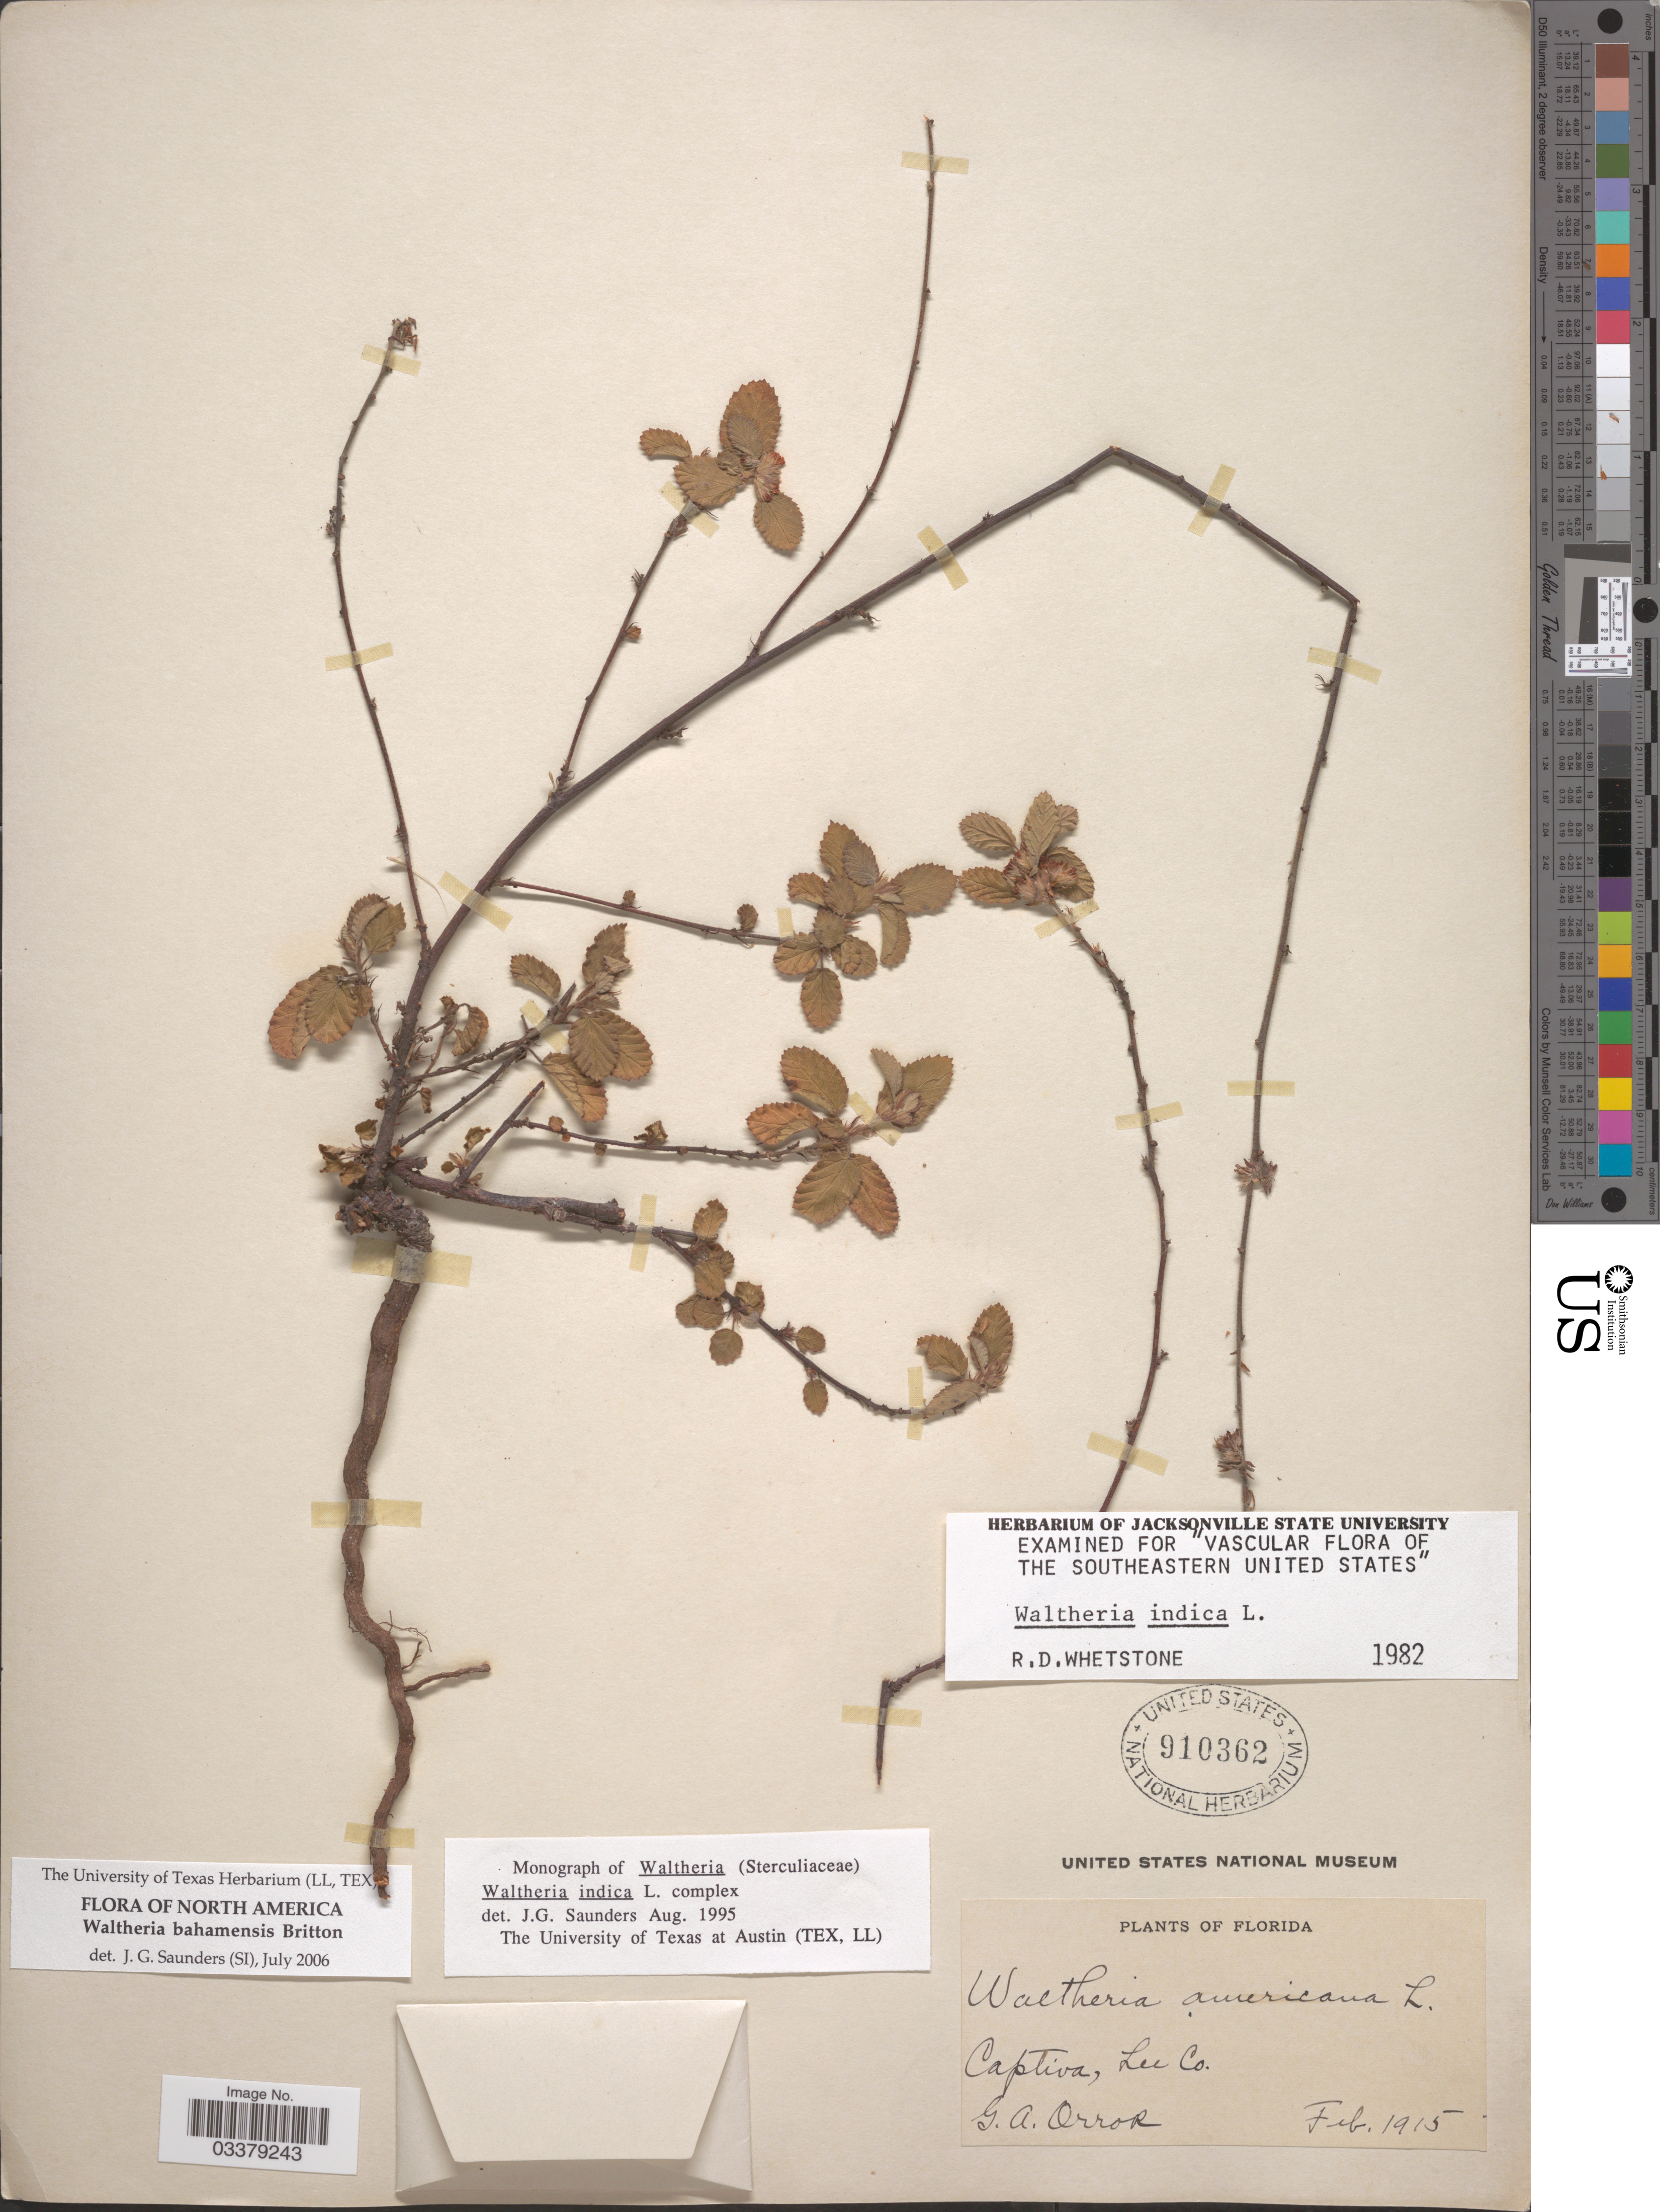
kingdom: Plantae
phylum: Tracheophyta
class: Magnoliopsida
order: Malvales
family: Malvaceae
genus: Waltheria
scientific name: Waltheria bahamensis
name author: Britton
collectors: G. Orrok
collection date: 1915-02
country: United States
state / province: Florida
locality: Captiva, Lee Co.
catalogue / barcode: US 910362